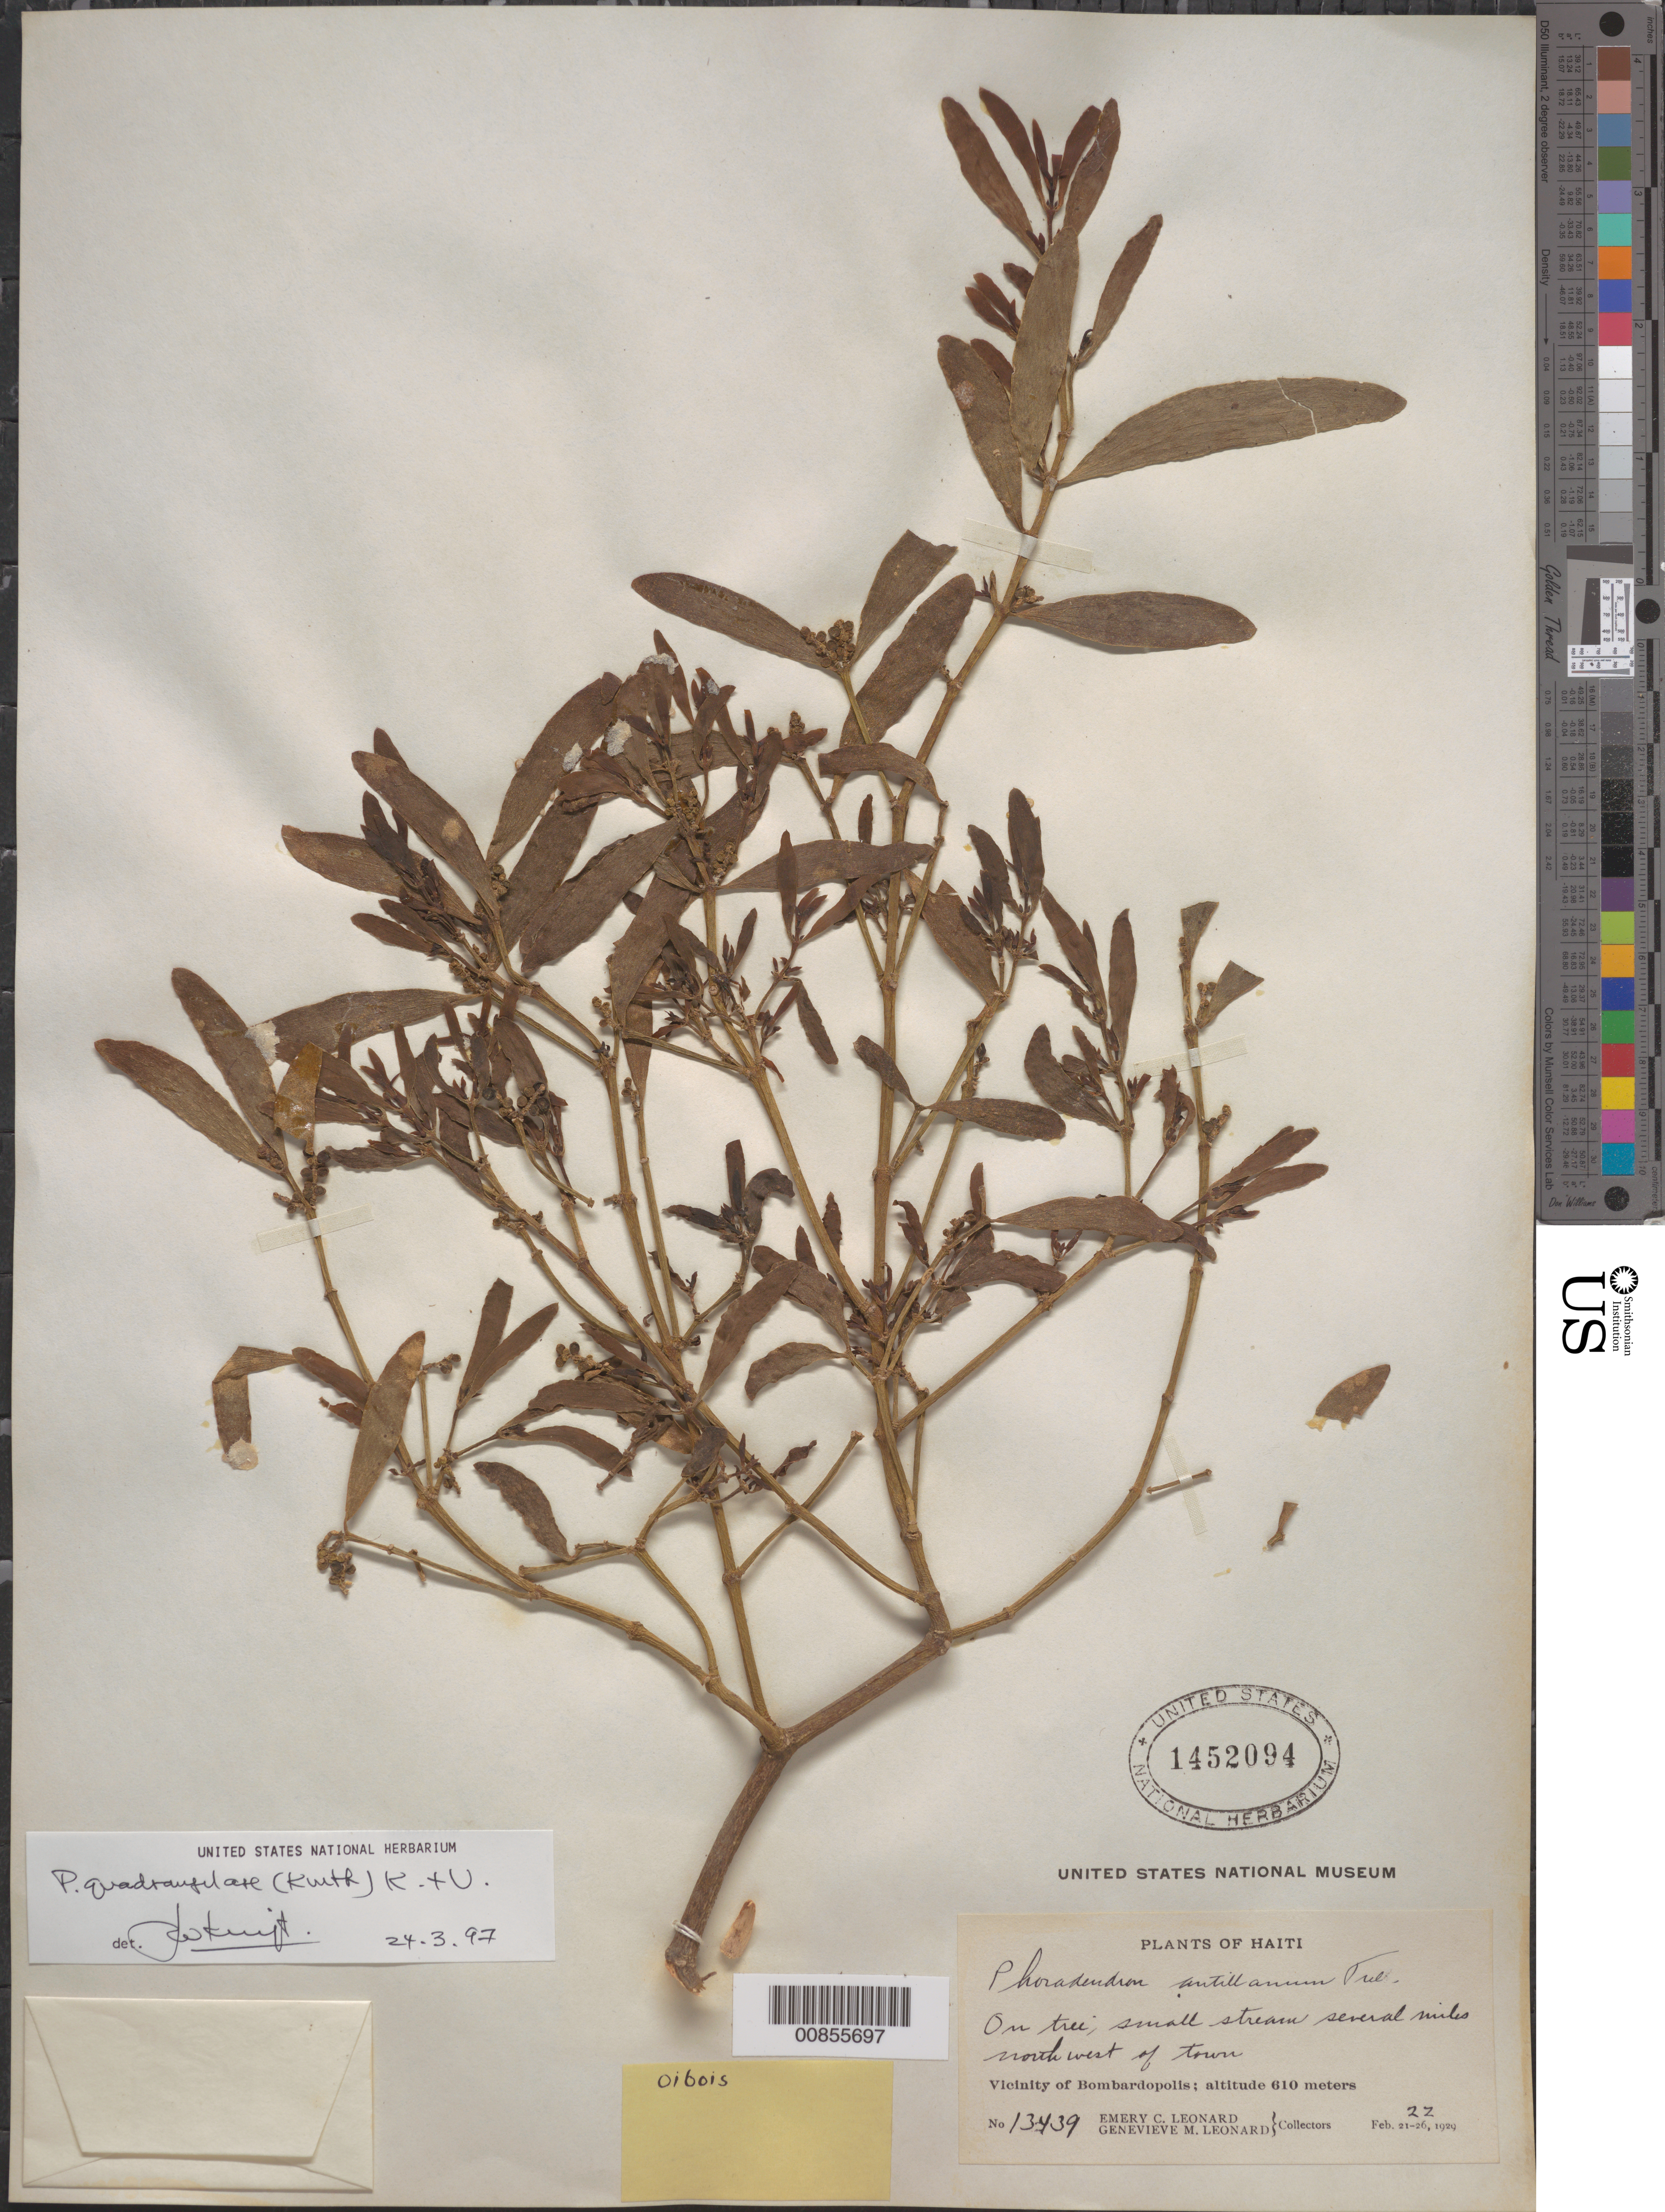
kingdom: Plantae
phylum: Tracheophyta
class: Magnoliopsida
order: Santalales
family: Viscaceae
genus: Phoradendron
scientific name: Phoradendron quadrangulare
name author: (Kunth) Griseb.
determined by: Kuijt, Job, (CANADA)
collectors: E. C. Leonard & G. M. Leonard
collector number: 13439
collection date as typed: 22 Feb 1929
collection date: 1929-02-22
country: Haiti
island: Hispaniola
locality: Vicinity of Bombardopolis, small stream several miles northwest of town.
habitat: On tree.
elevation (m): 610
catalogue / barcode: US 1452094